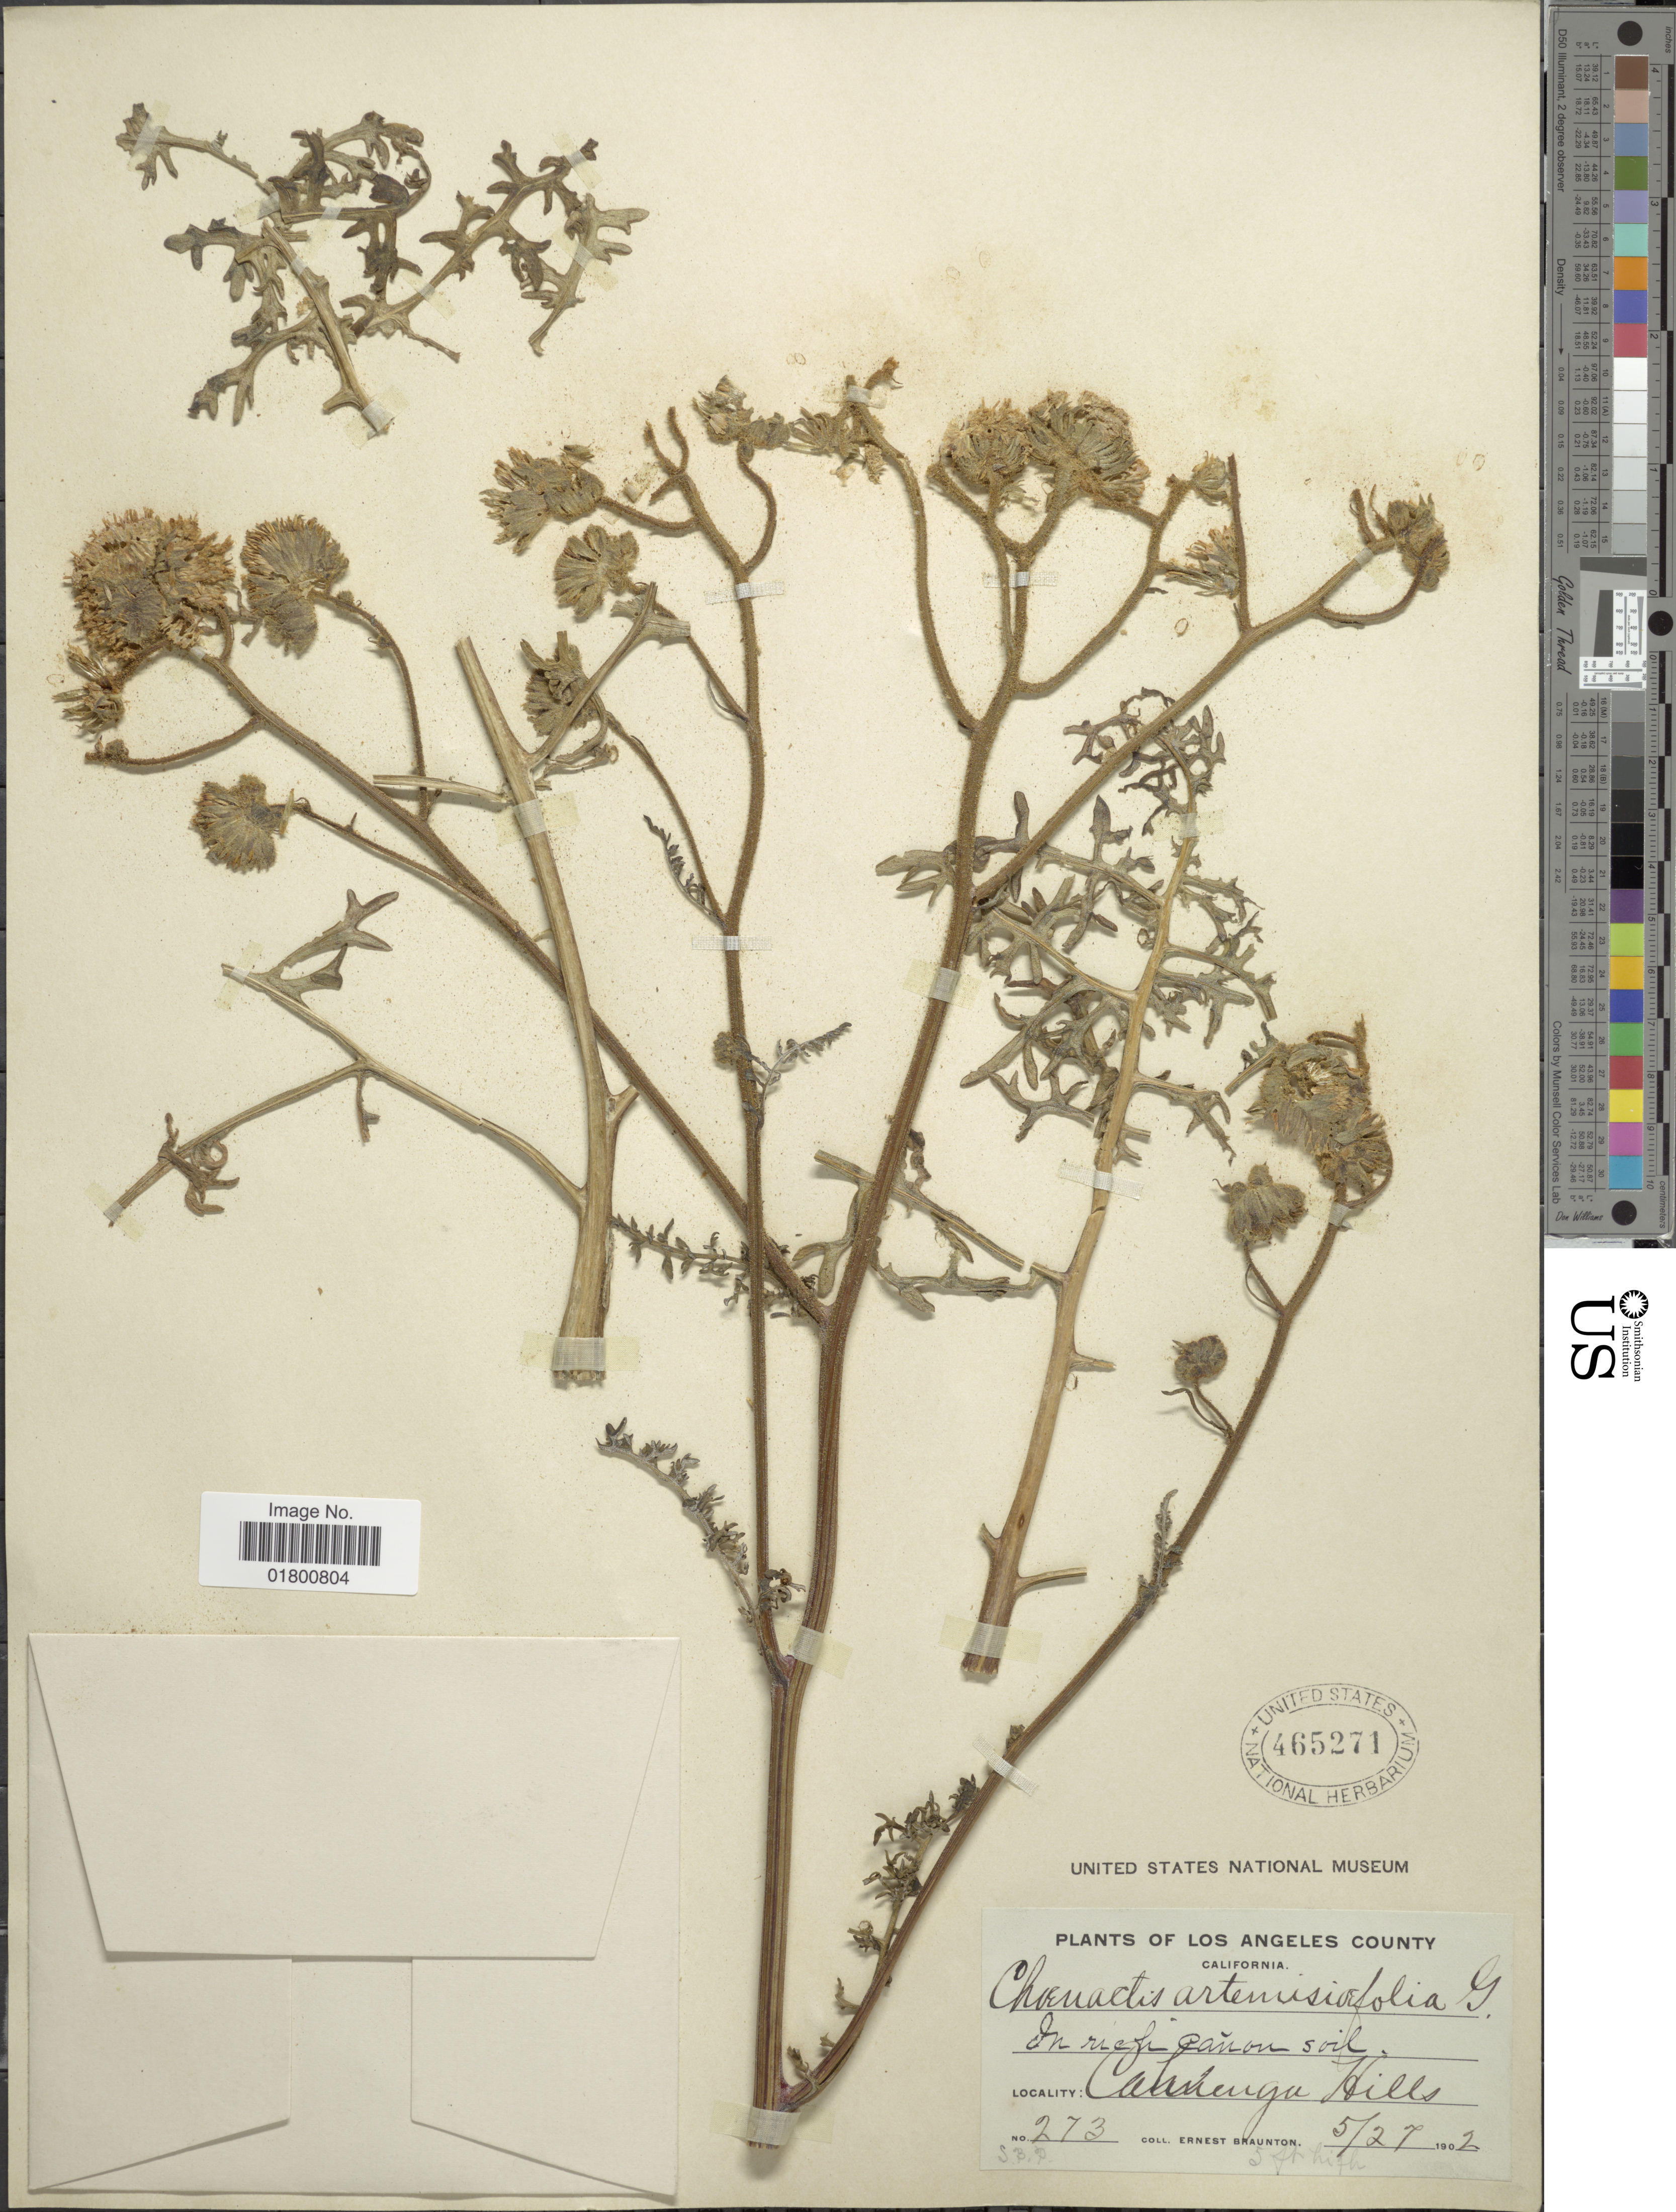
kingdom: Plantae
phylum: Tracheophyta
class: Magnoliopsida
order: Asterales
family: Asteraceae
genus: Chaenactis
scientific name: Chaenactis artemisiifolia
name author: A. Gray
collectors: E. Braunton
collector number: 273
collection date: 1902-05-27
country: United States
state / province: California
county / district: Los Angeles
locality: Los Angeles County, Cahuenga Hills.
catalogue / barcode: US 465271